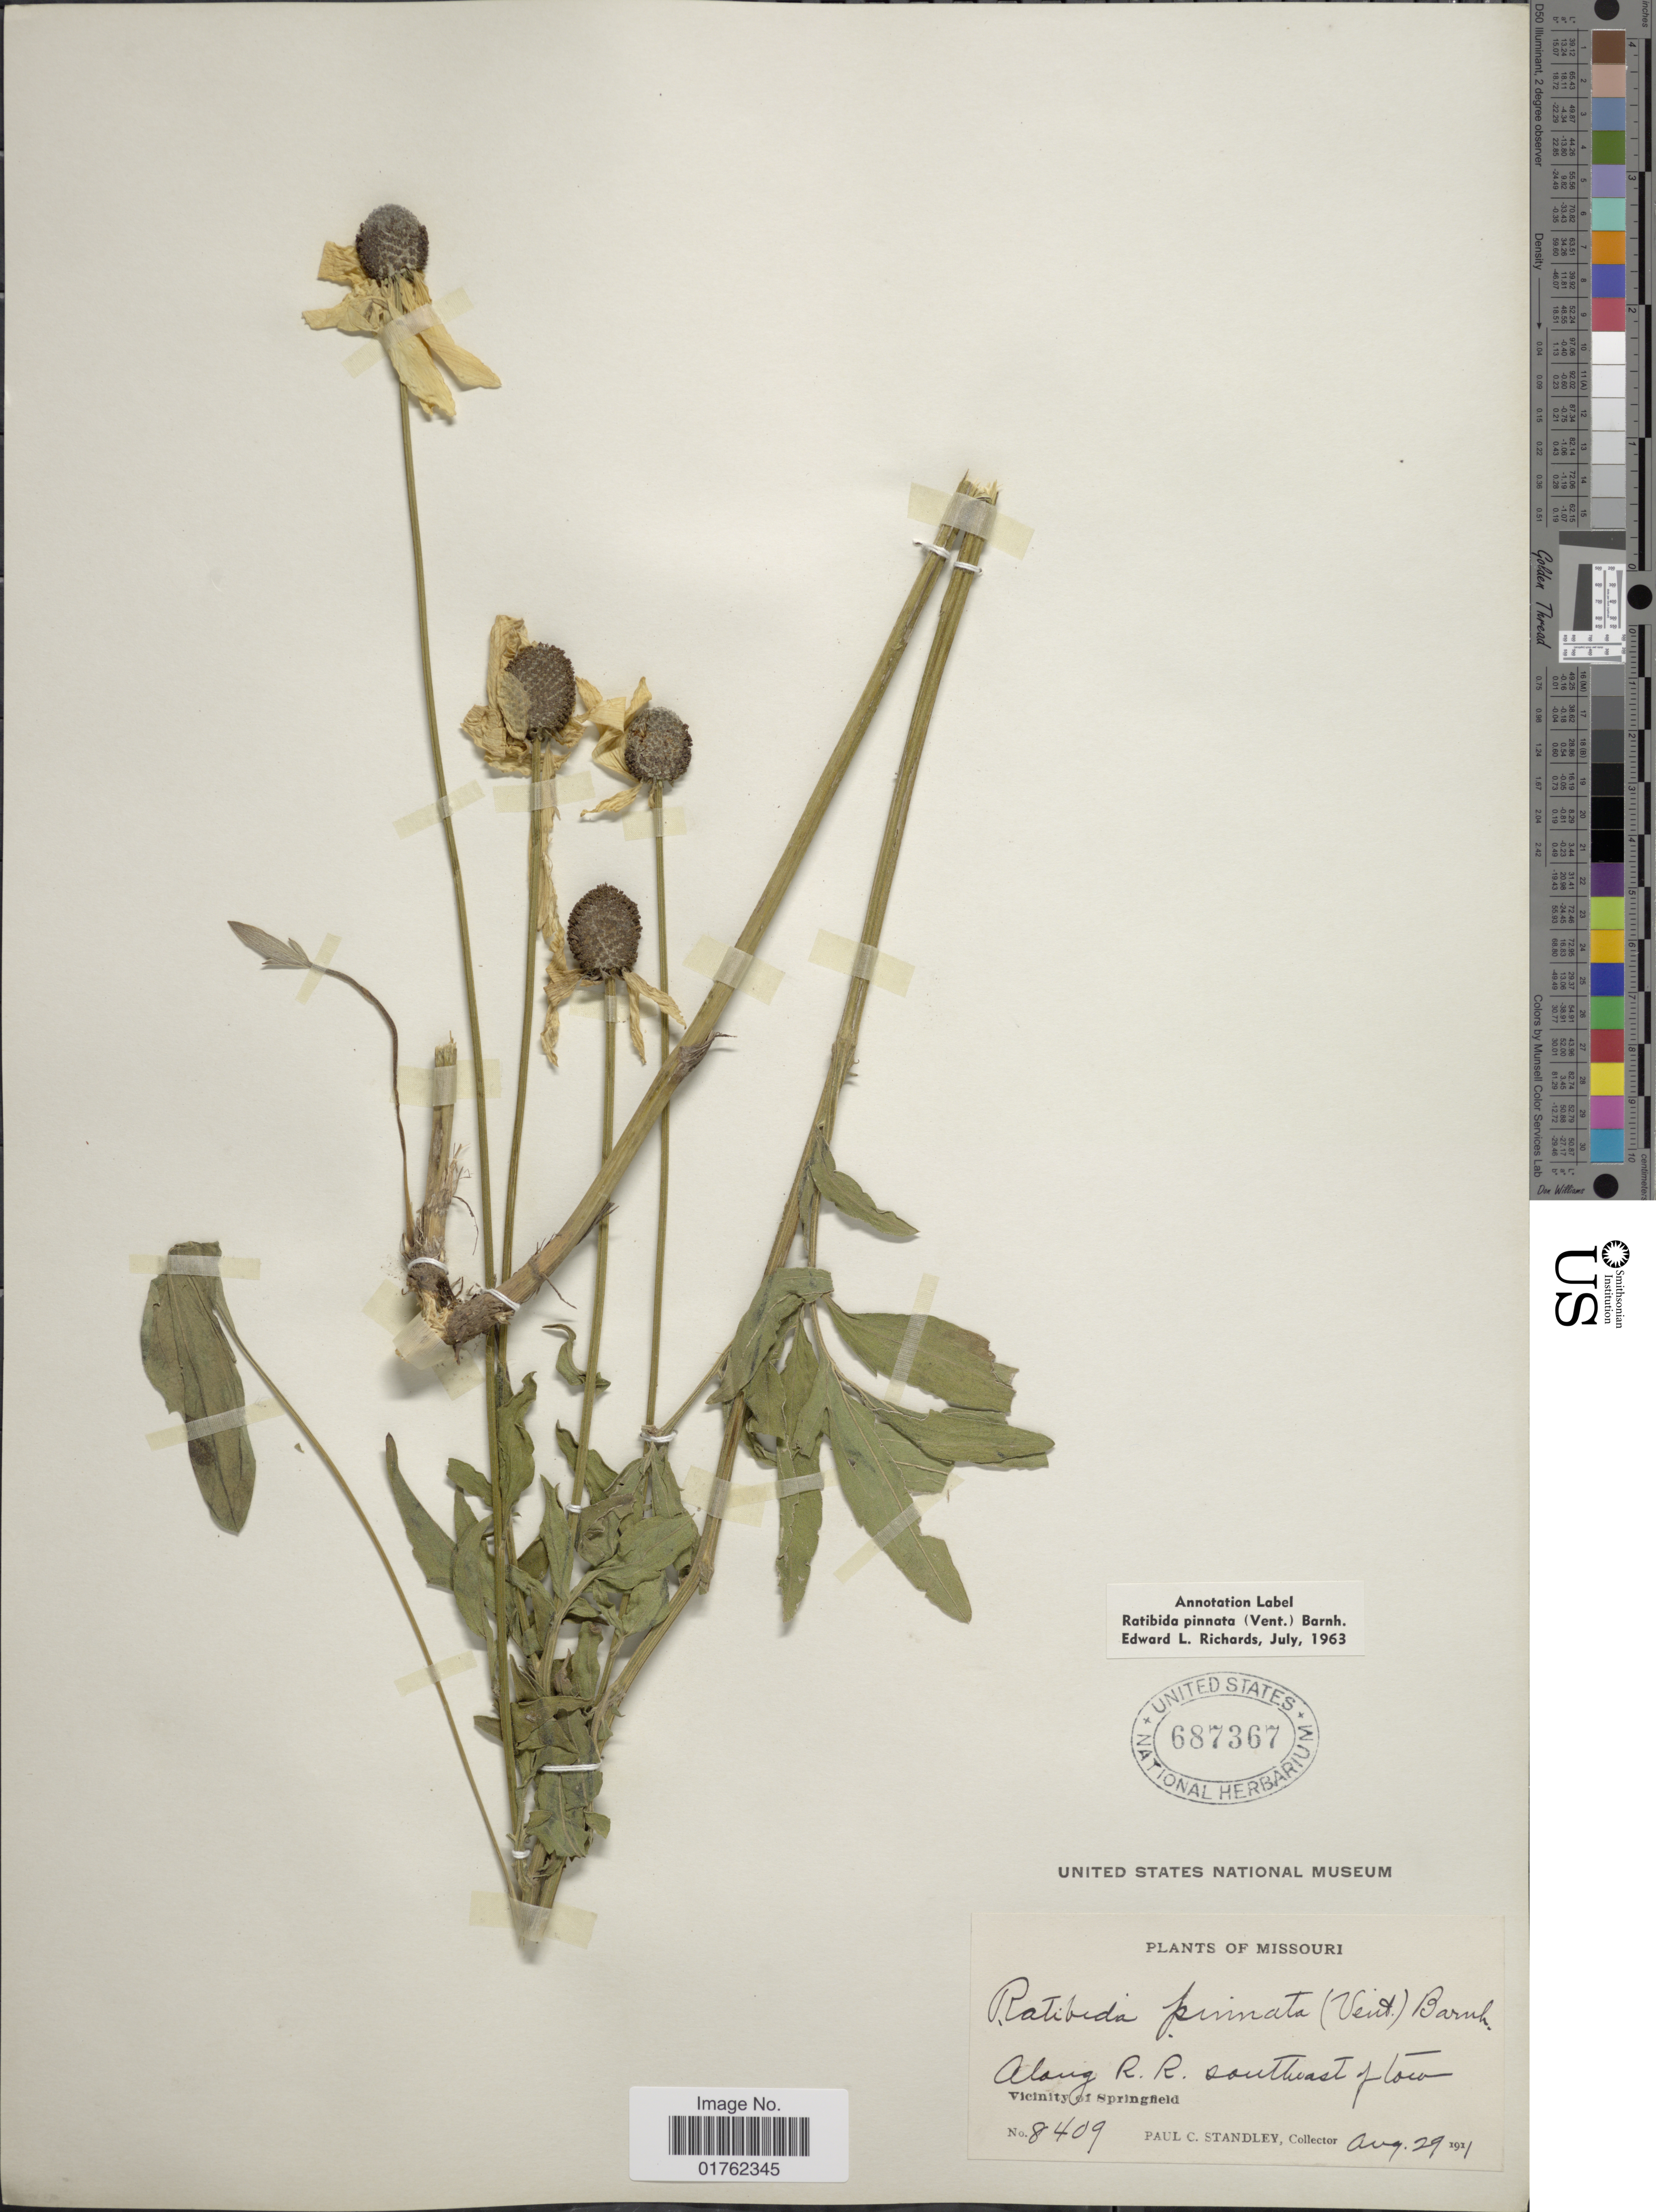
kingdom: Plantae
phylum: Tracheophyta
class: Magnoliopsida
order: Asterales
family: Asteraceae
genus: Ratibida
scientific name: Ratibida pinnata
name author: (Vent.) Barnhart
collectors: P. C. Standley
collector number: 8409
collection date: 1910-08-29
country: United States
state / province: Missouri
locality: Along R.R. southeast of town, Vicinity of Springfield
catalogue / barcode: US 687367